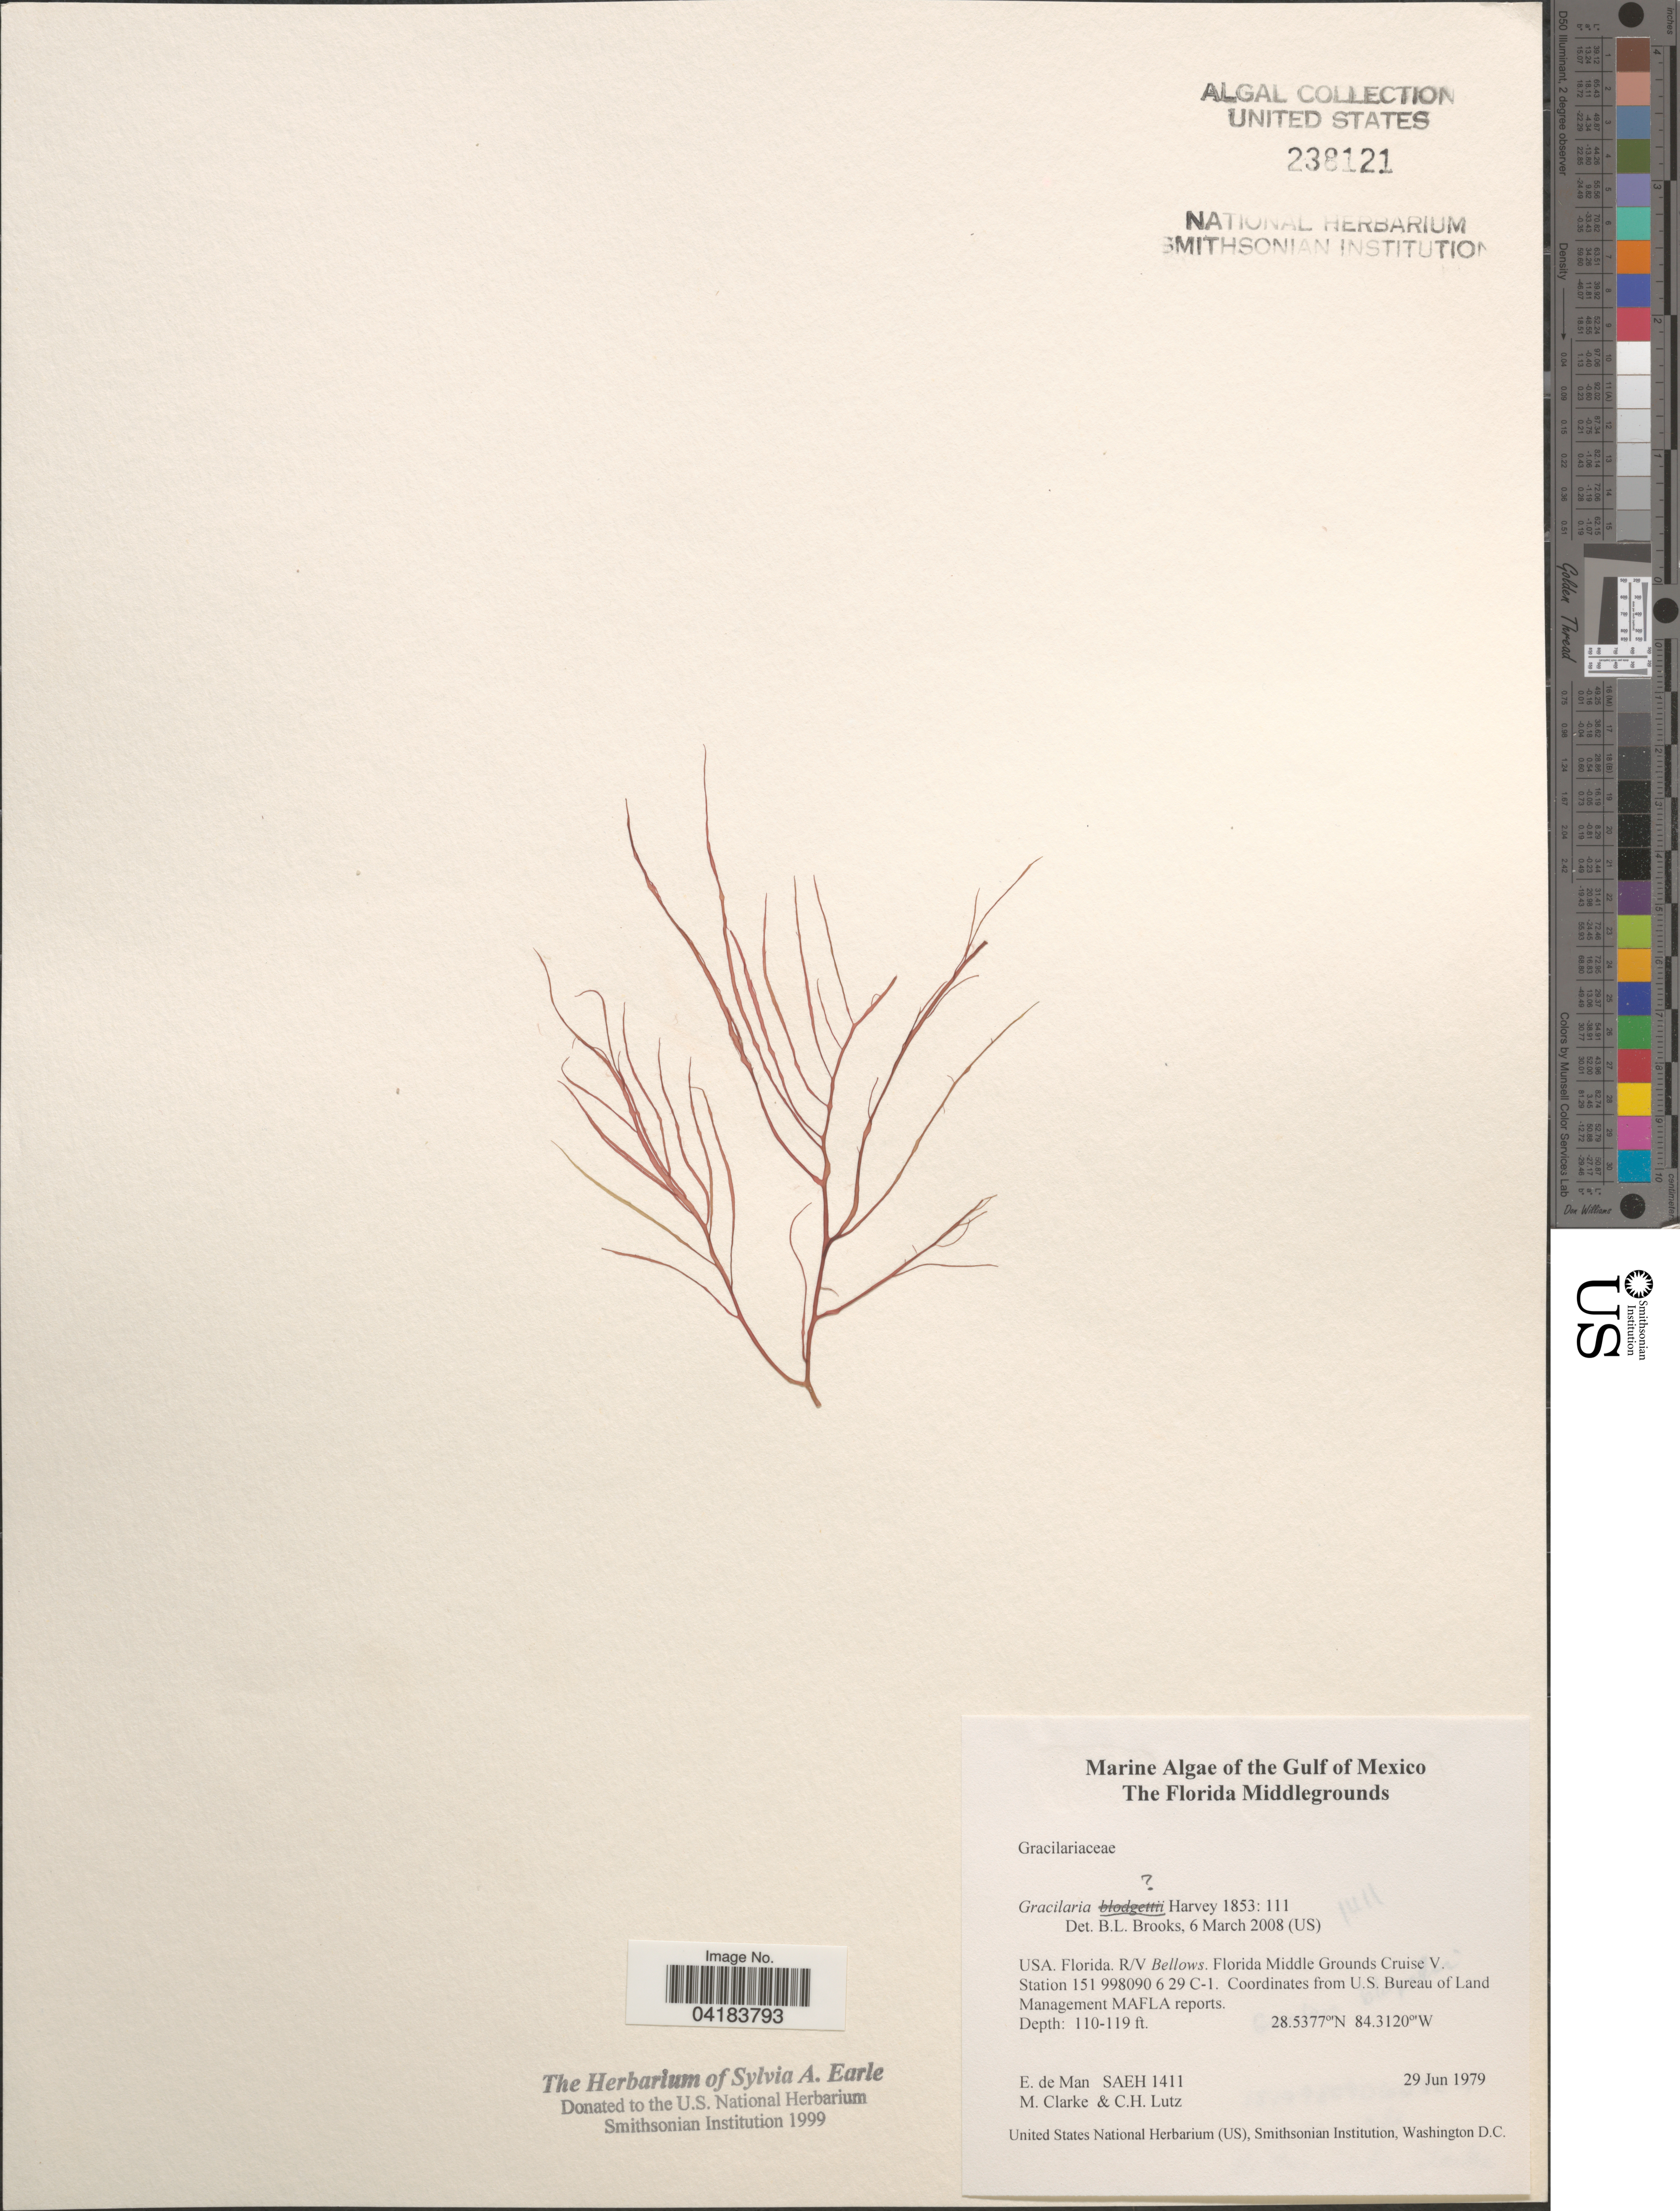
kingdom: Plantae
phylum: Rhodophyta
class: Florideophyceae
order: Gracilariales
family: Gracilariaceae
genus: Gracilaria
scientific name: Gracilaria sp.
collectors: E. de Man, M. Clarke & C. Lutz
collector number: SAEH1411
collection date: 1979-06-29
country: United States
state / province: Florida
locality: Gulf of Mexico. R/V Bellows. Florida Middle Grounds Cruise V. Station 151 998090 6 29 C-1.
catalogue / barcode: US 238121